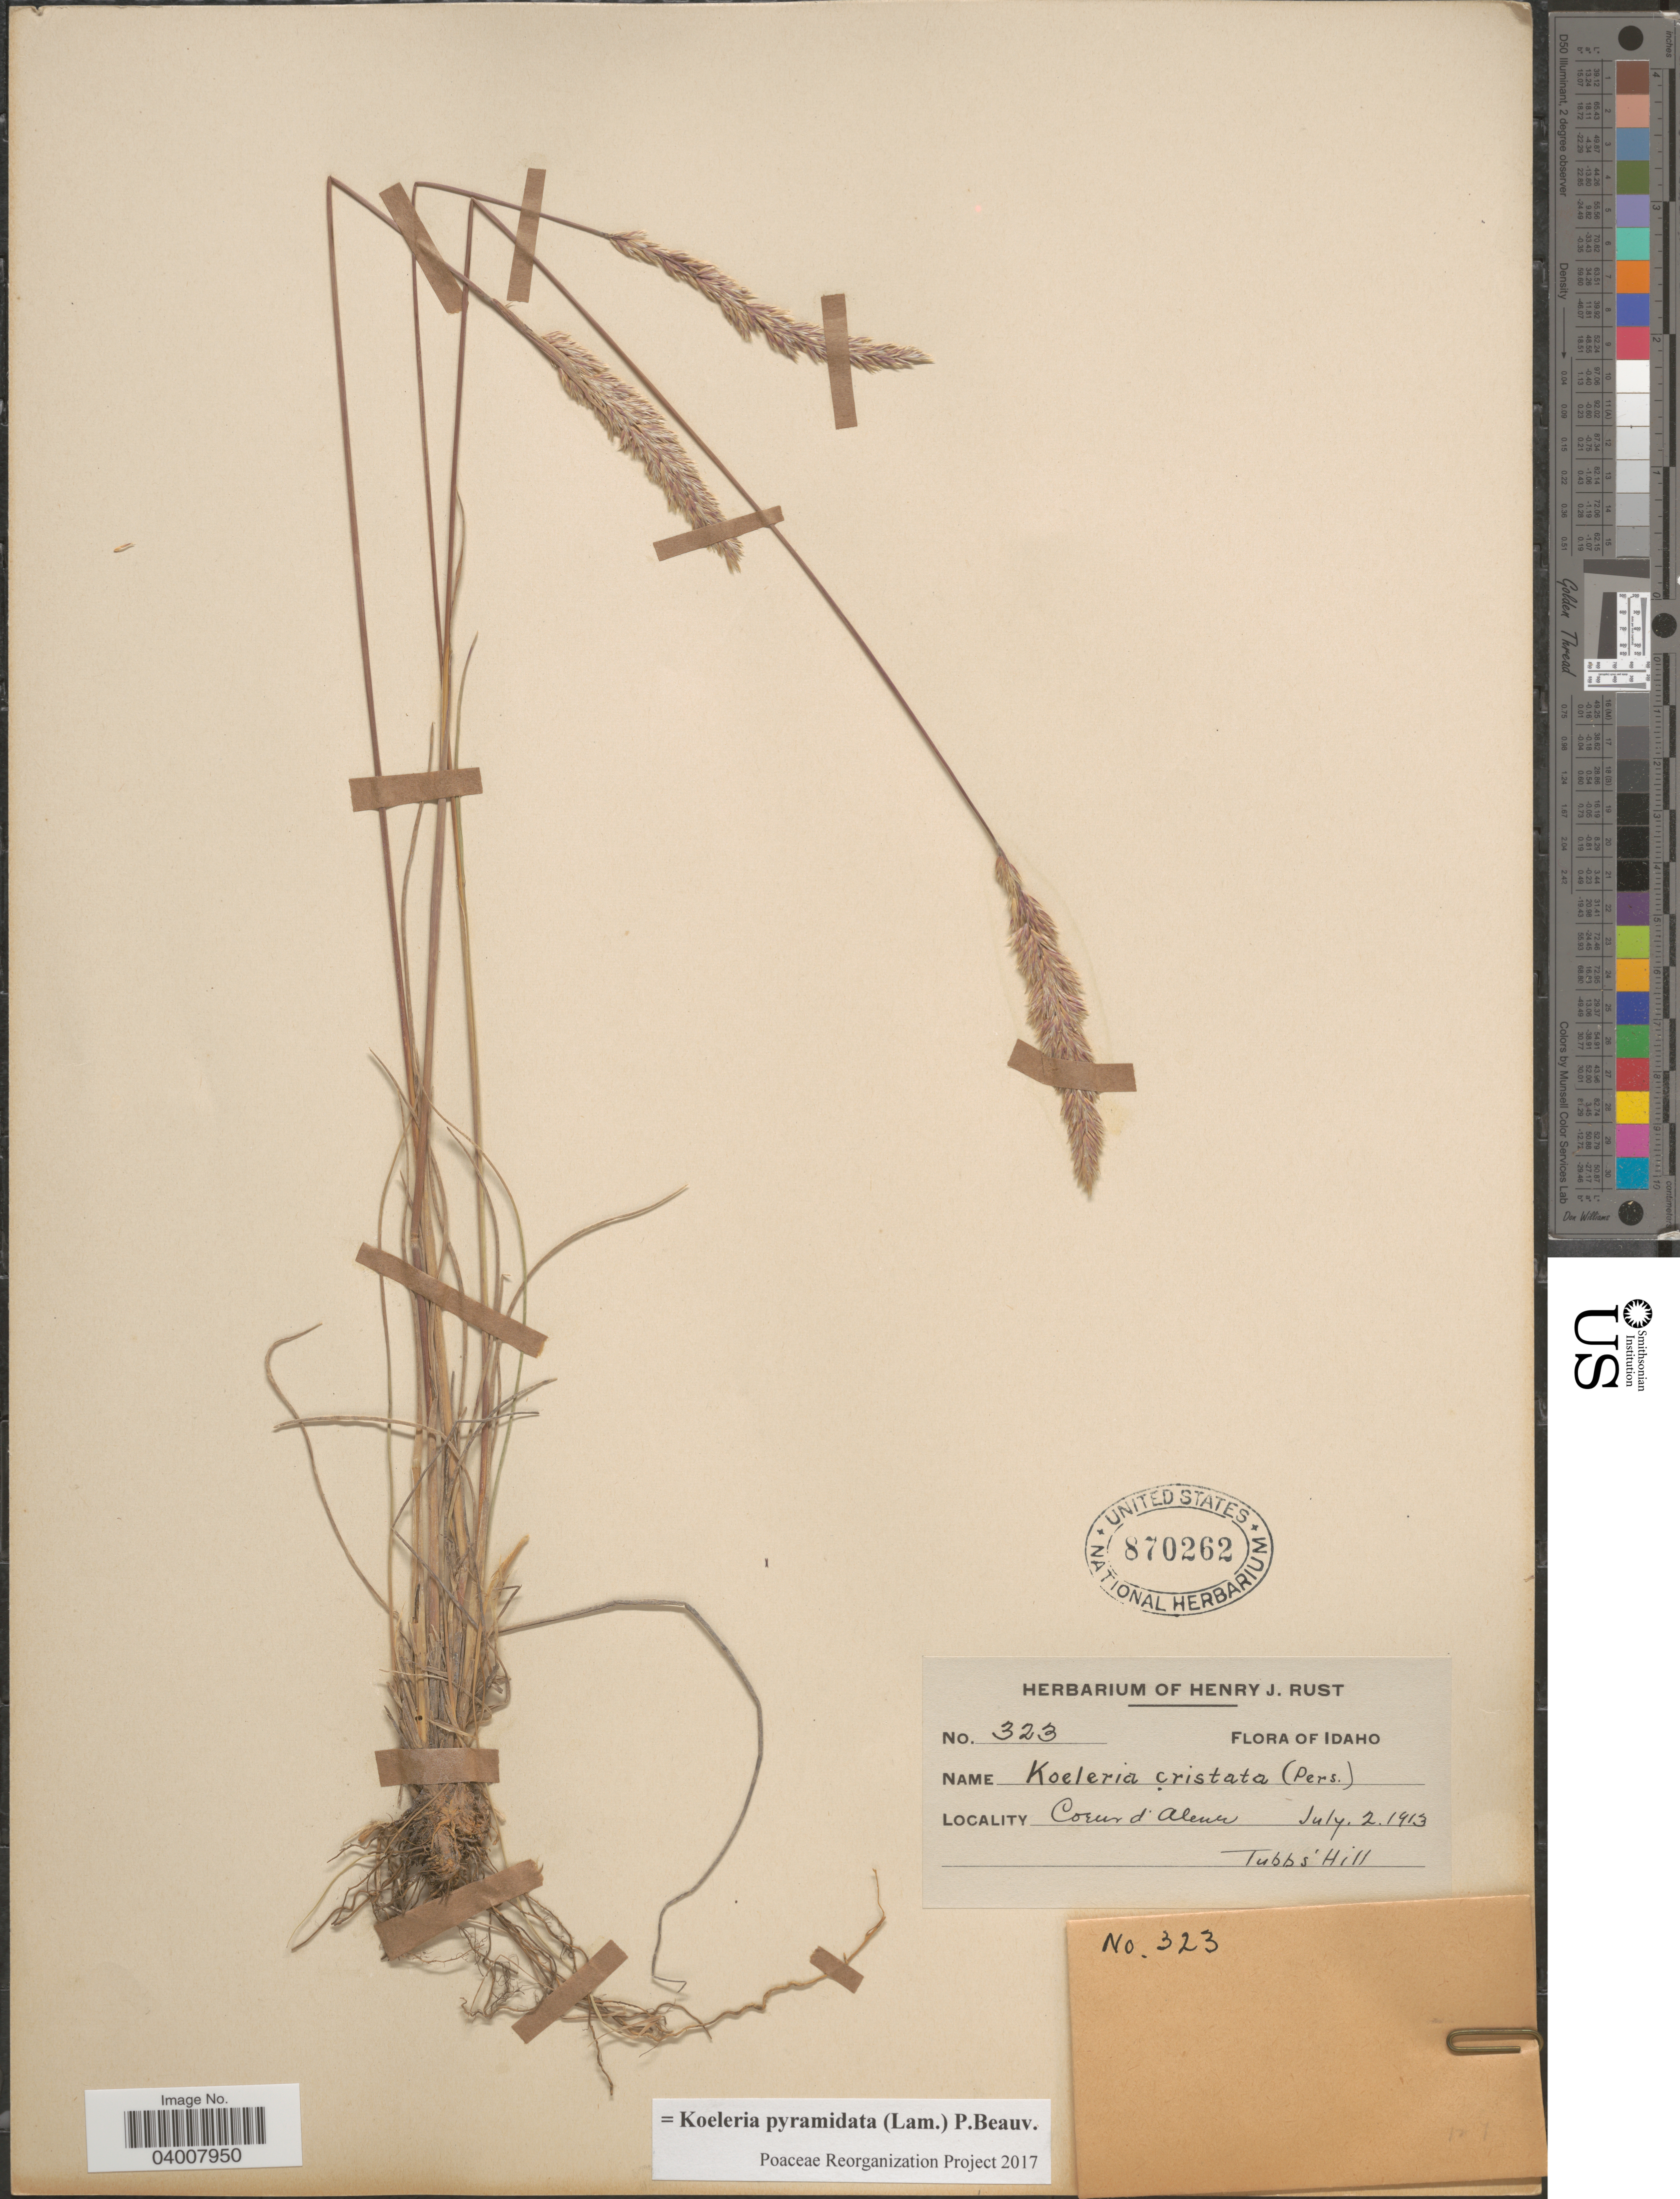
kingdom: Plantae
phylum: Tracheophyta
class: Liliopsida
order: Poales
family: Poaceae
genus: Koeleria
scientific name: Koeleria pyramidata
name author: (Lam.) P. Beauv.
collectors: ex herb. Henry J. Rust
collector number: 323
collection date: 1913-07-02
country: United States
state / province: Idaho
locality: Coeur d' Alene. Tubb's Hill.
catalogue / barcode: US 870262